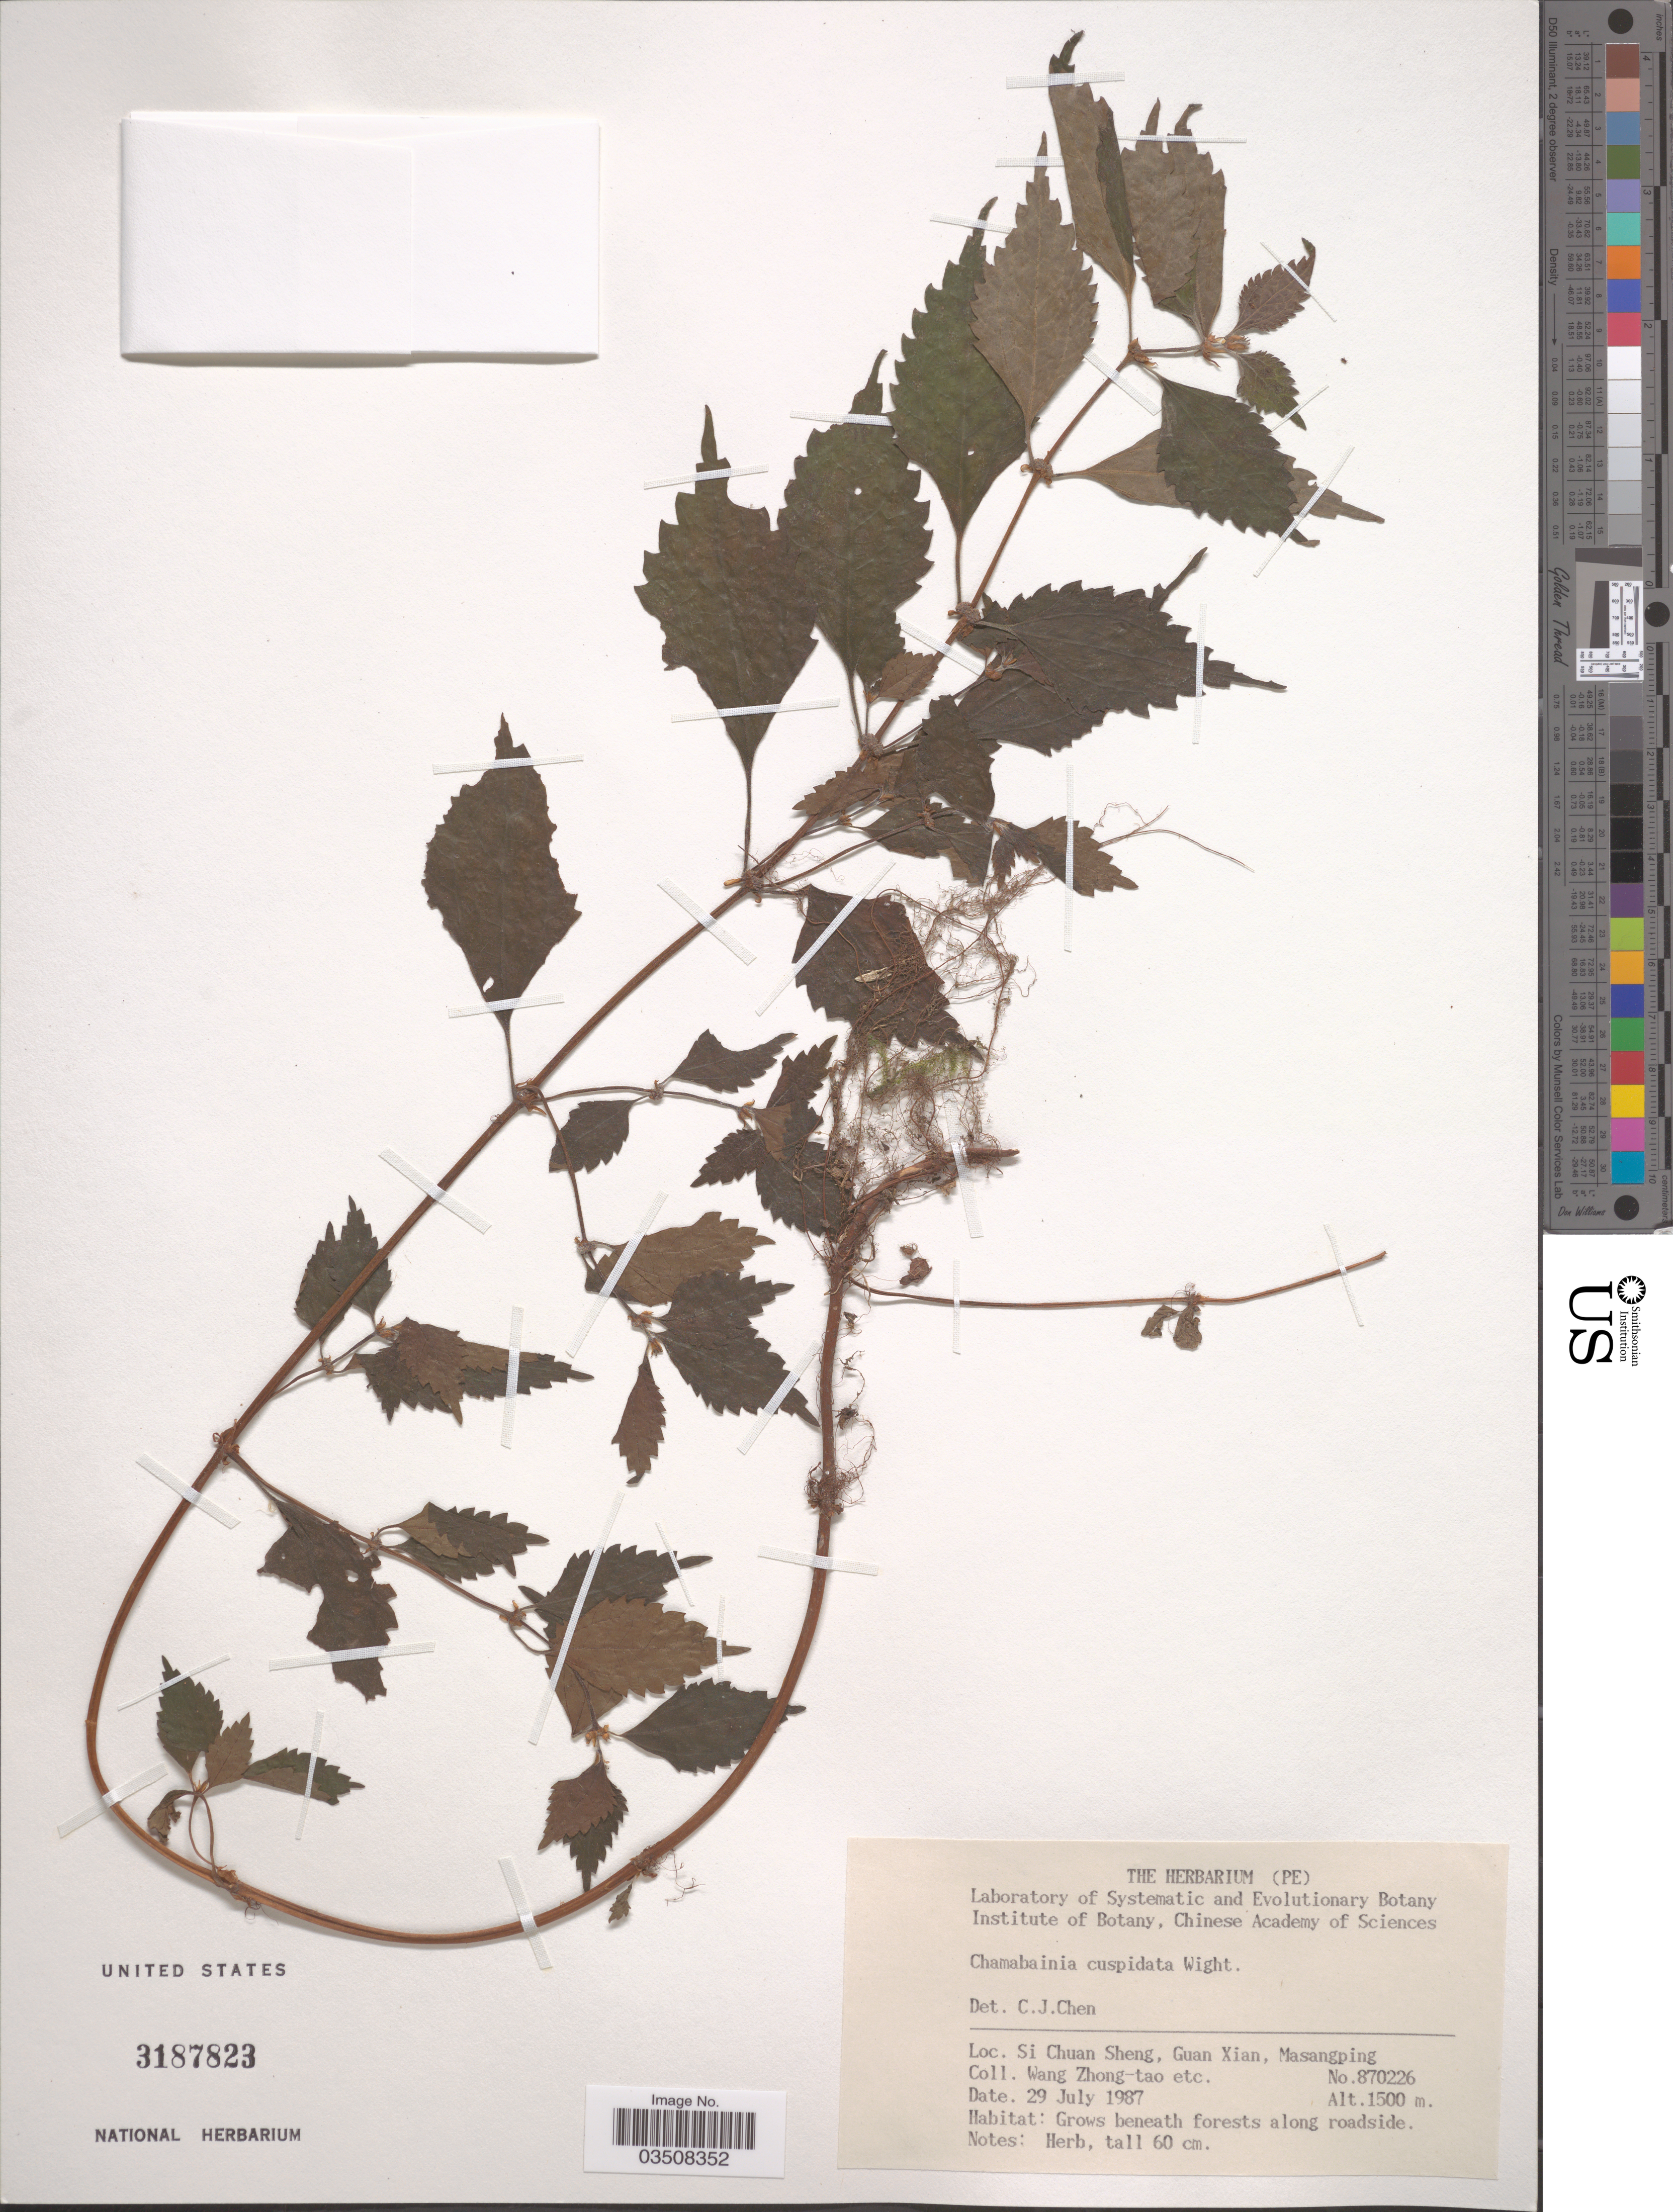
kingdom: Plantae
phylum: Tracheophyta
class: Magnoliopsida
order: Rosales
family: Urticaceae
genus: Chamabainia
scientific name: Chamabainia cuspidata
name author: Wight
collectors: W. Zhong-Tao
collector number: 870226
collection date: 1987-07-29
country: China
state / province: Sichuan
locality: Si Chuan Sheng, Guan Xian, Masangping.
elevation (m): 1500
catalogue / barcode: US 3187823